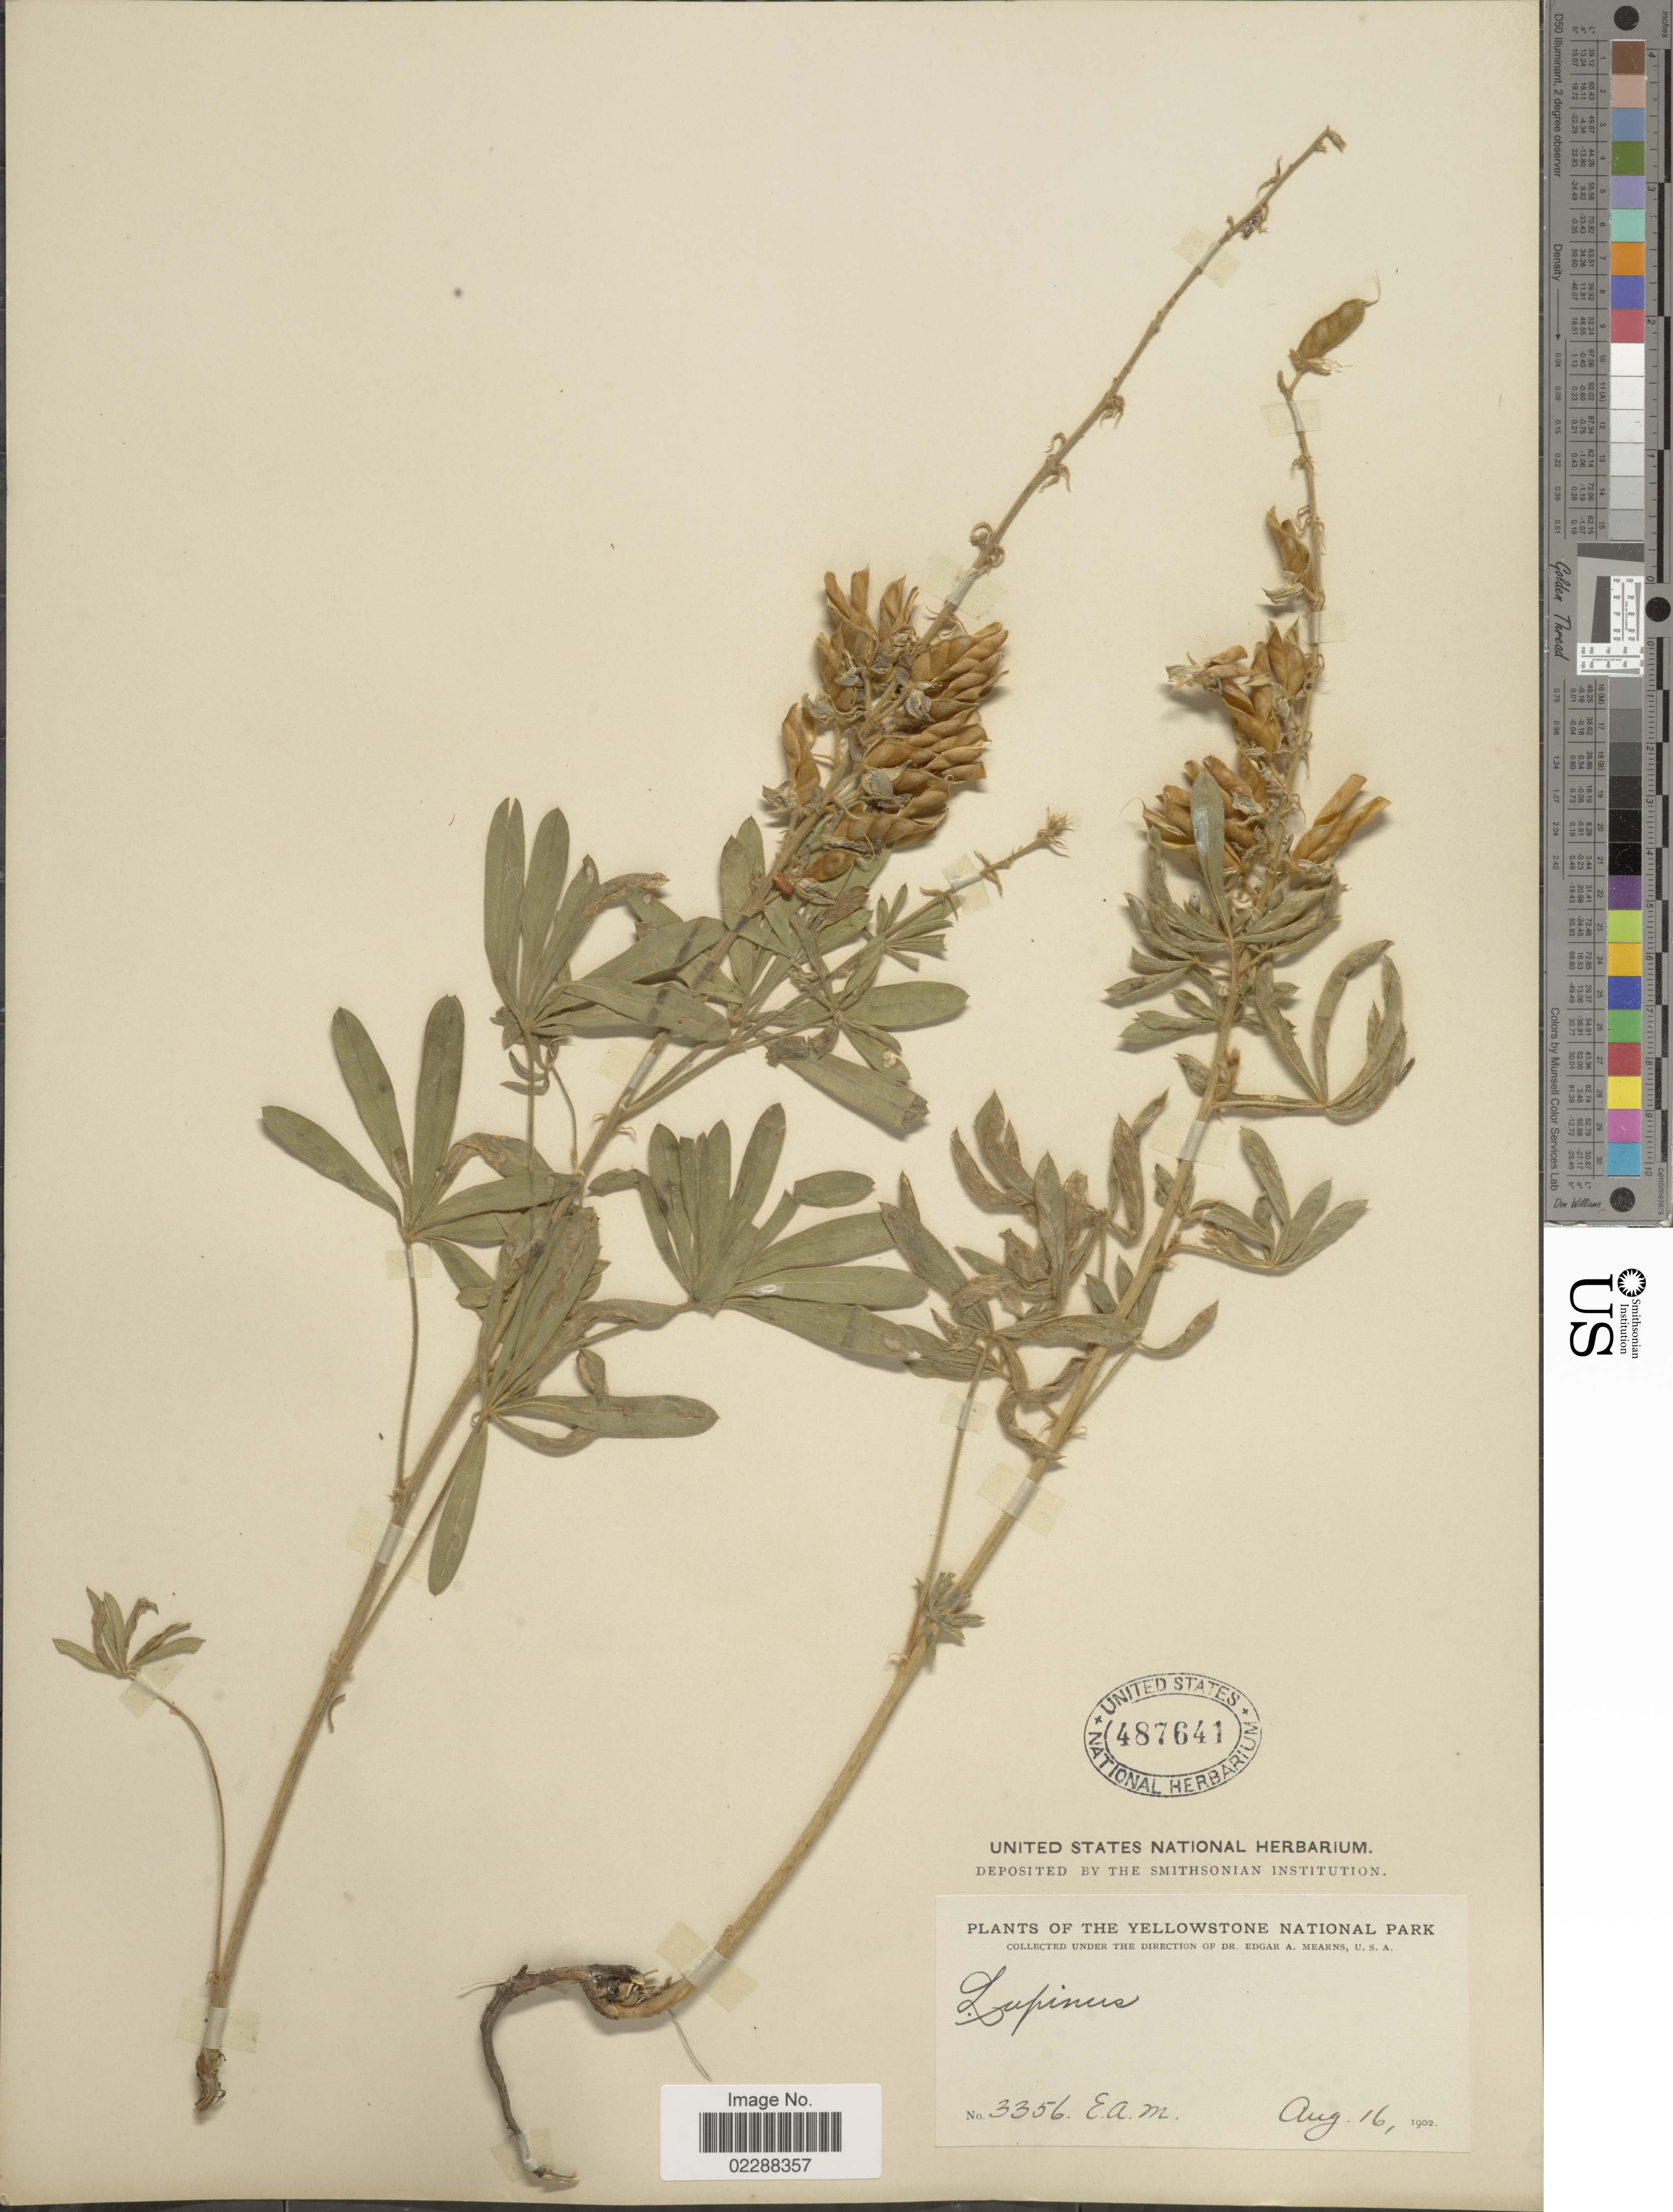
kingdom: Plantae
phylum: Tracheophyta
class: Magnoliopsida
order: Fabales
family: Fabaceae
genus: Lupinus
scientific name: Lupinus sp.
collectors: E. A. Mearns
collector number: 3356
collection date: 1902-08-16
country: United States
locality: The Yellowstone National Park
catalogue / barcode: US 487641